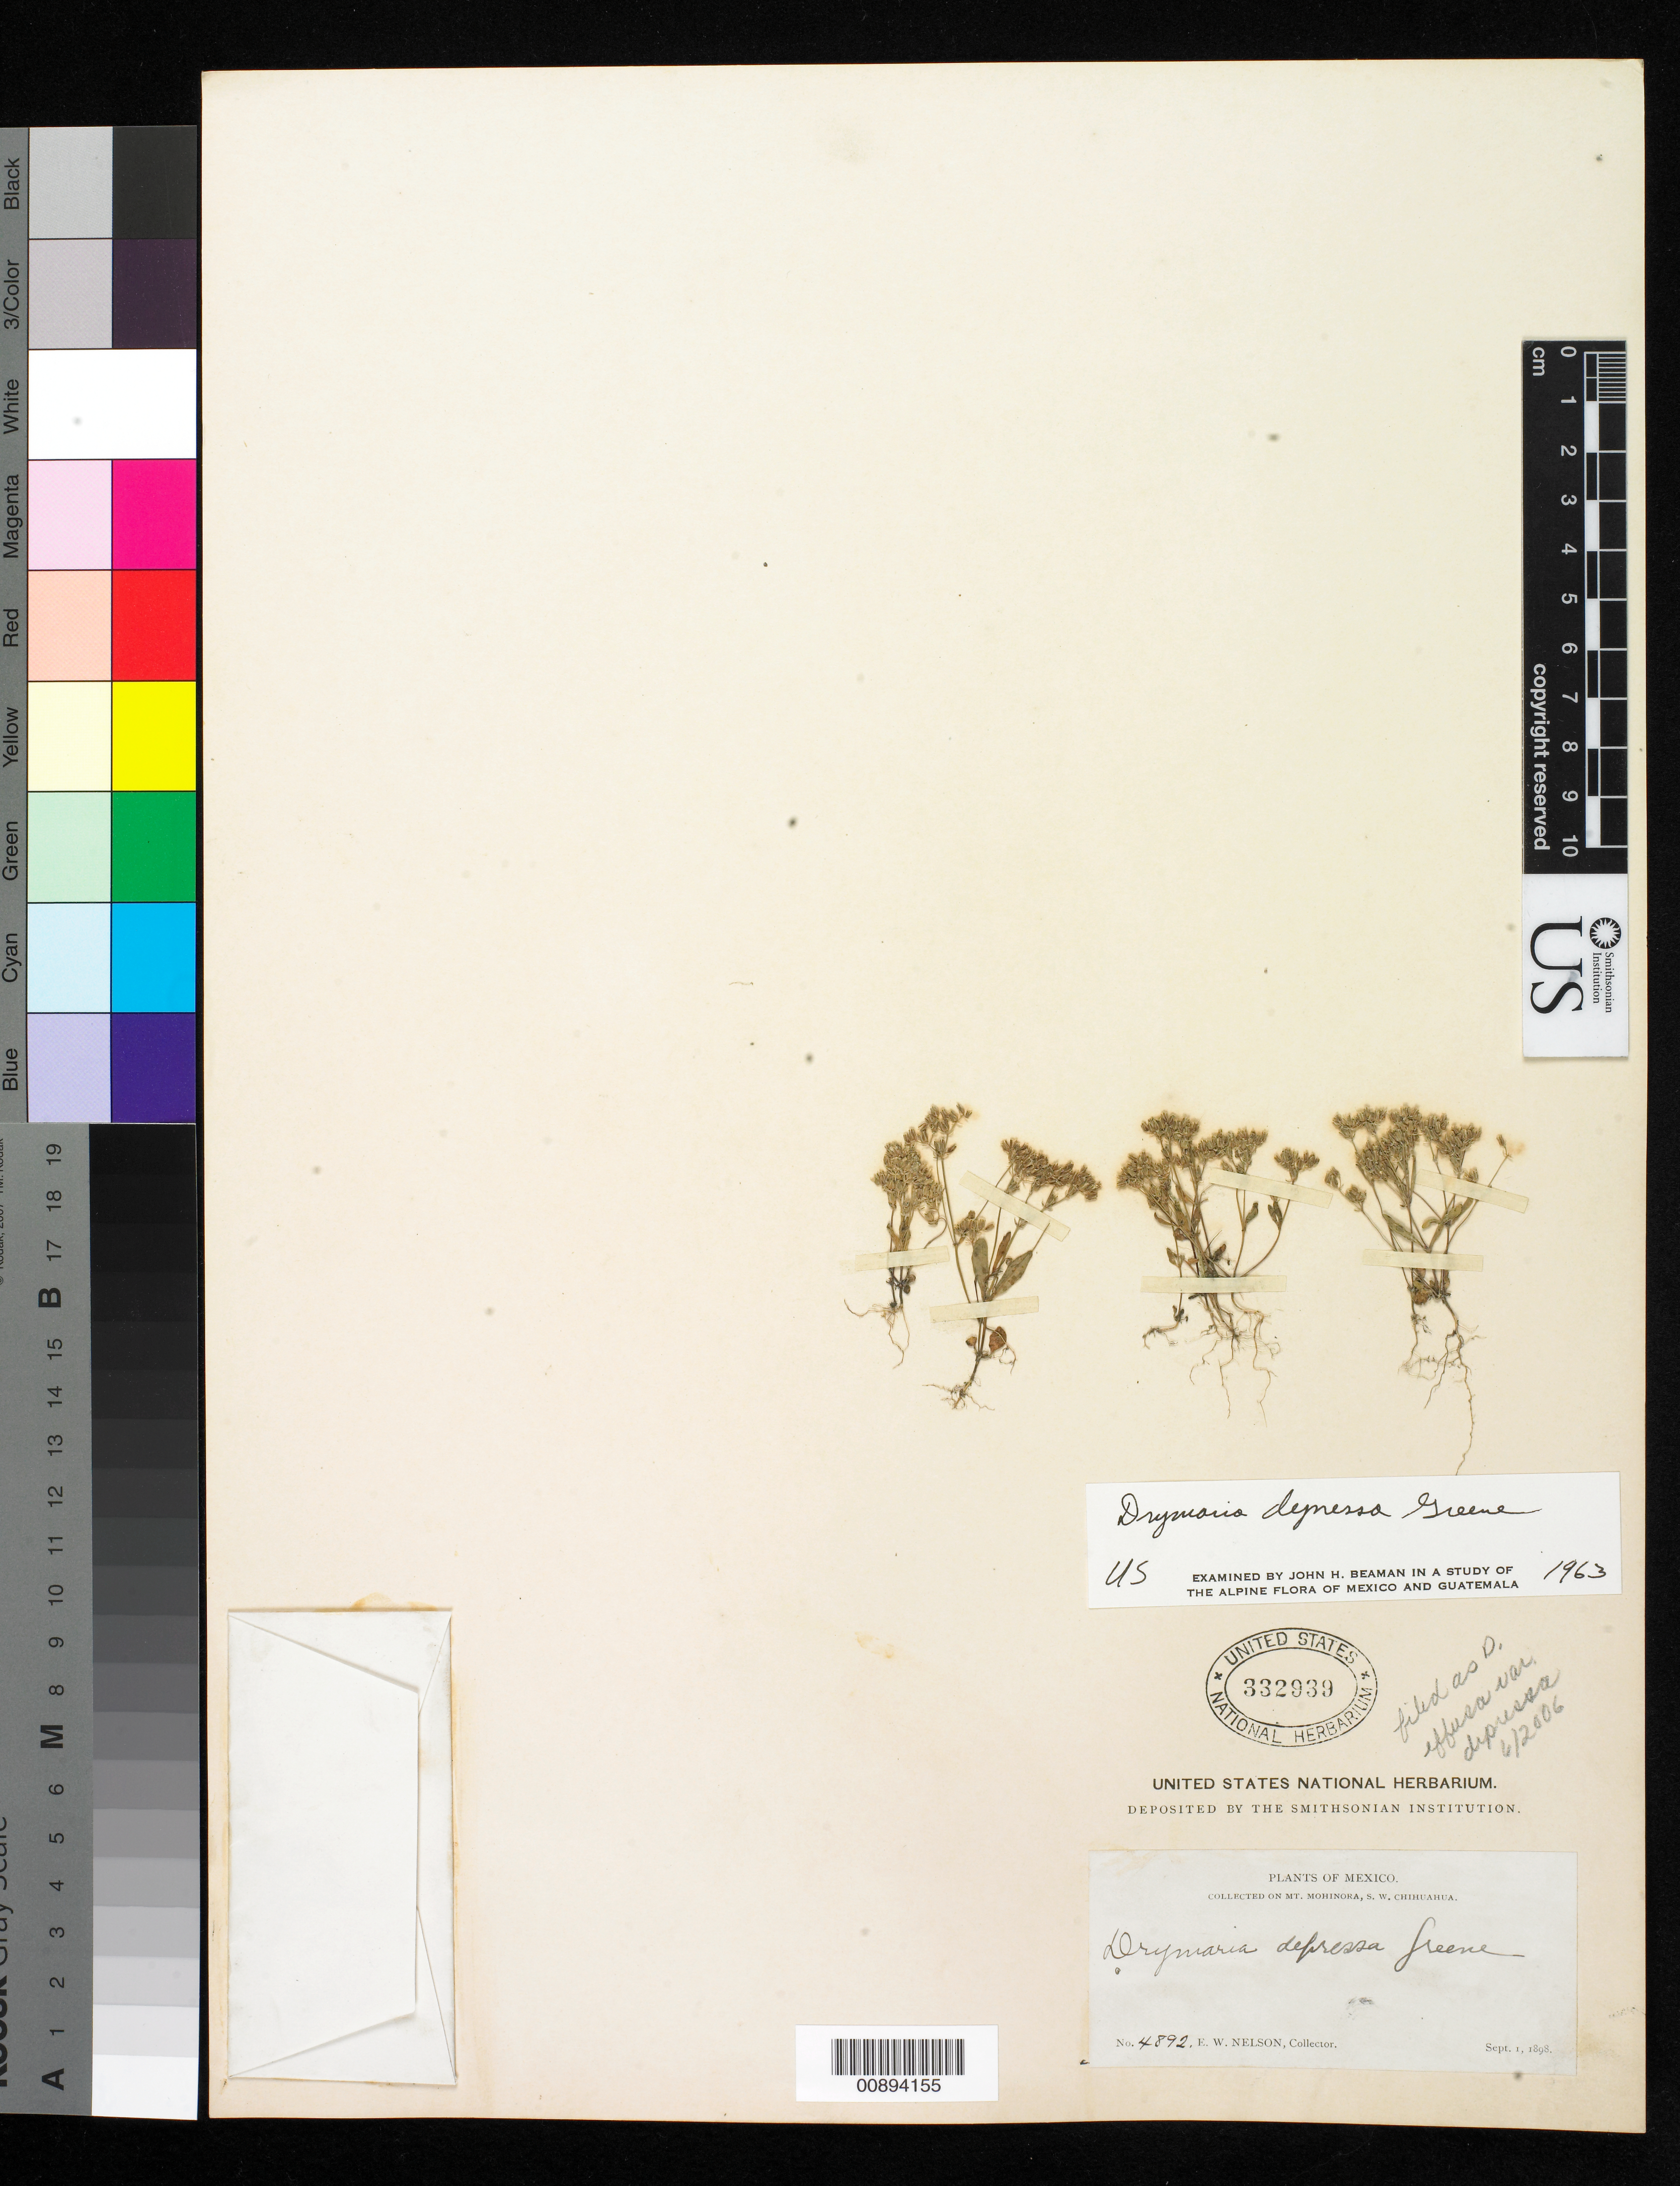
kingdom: Plantae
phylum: Tracheophyta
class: Magnoliopsida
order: Caryophyllales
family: Caryophyllaceae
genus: Drymaria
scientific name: Drymaria effusa var. depressa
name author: (Greene) J.A. Duke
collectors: E. W. Nelson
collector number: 4892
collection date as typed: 01 Sep 1898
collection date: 1898-09-01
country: Mexico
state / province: Chihuahua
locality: Mt. Mohinora, SW Chihuahua.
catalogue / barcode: US 332939